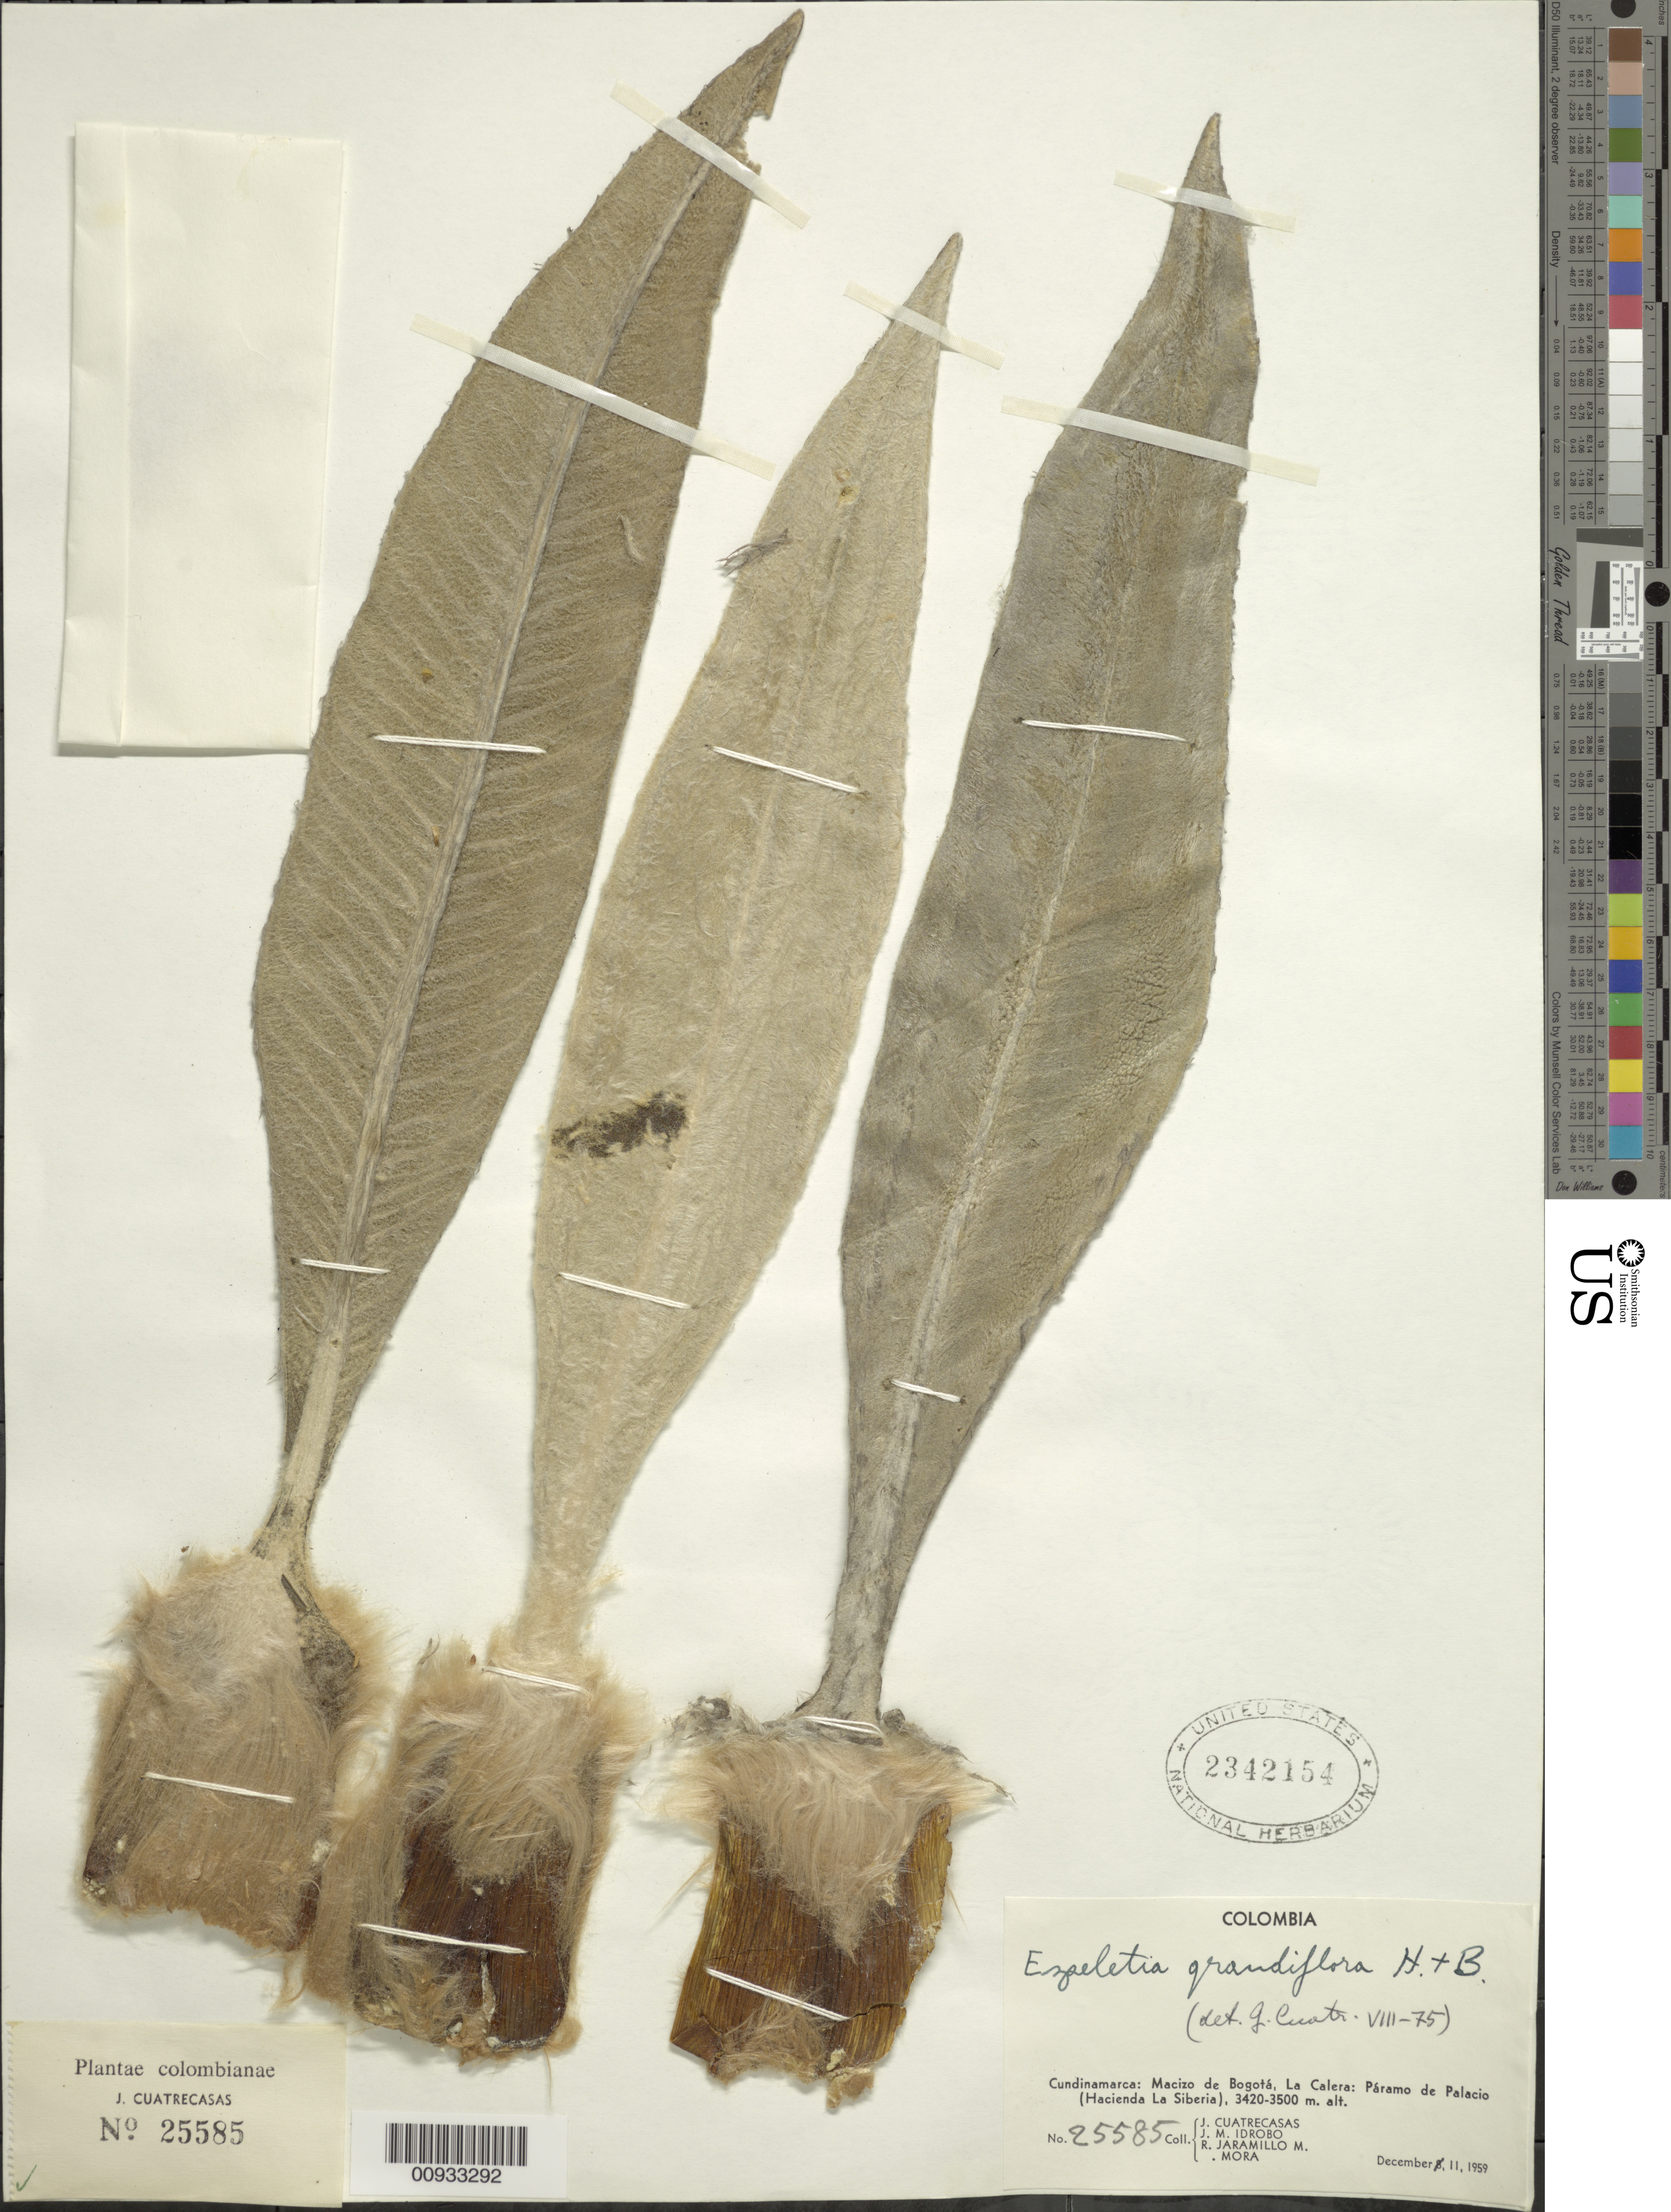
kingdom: Plantae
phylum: Tracheophyta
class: Magnoliopsida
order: Asterales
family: Asteraceae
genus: Espeletia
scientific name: Espeletia grandiflora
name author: Humb. & Bonpl.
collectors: J. Cuatrecasas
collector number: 25585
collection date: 1959-12-11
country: Colombia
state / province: Cundinamarca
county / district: La Calera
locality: Páramo de Palacios. Macizo de Bogotá, La Calera (Hacienda La Siberia).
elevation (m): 3420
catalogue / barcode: US 2342154